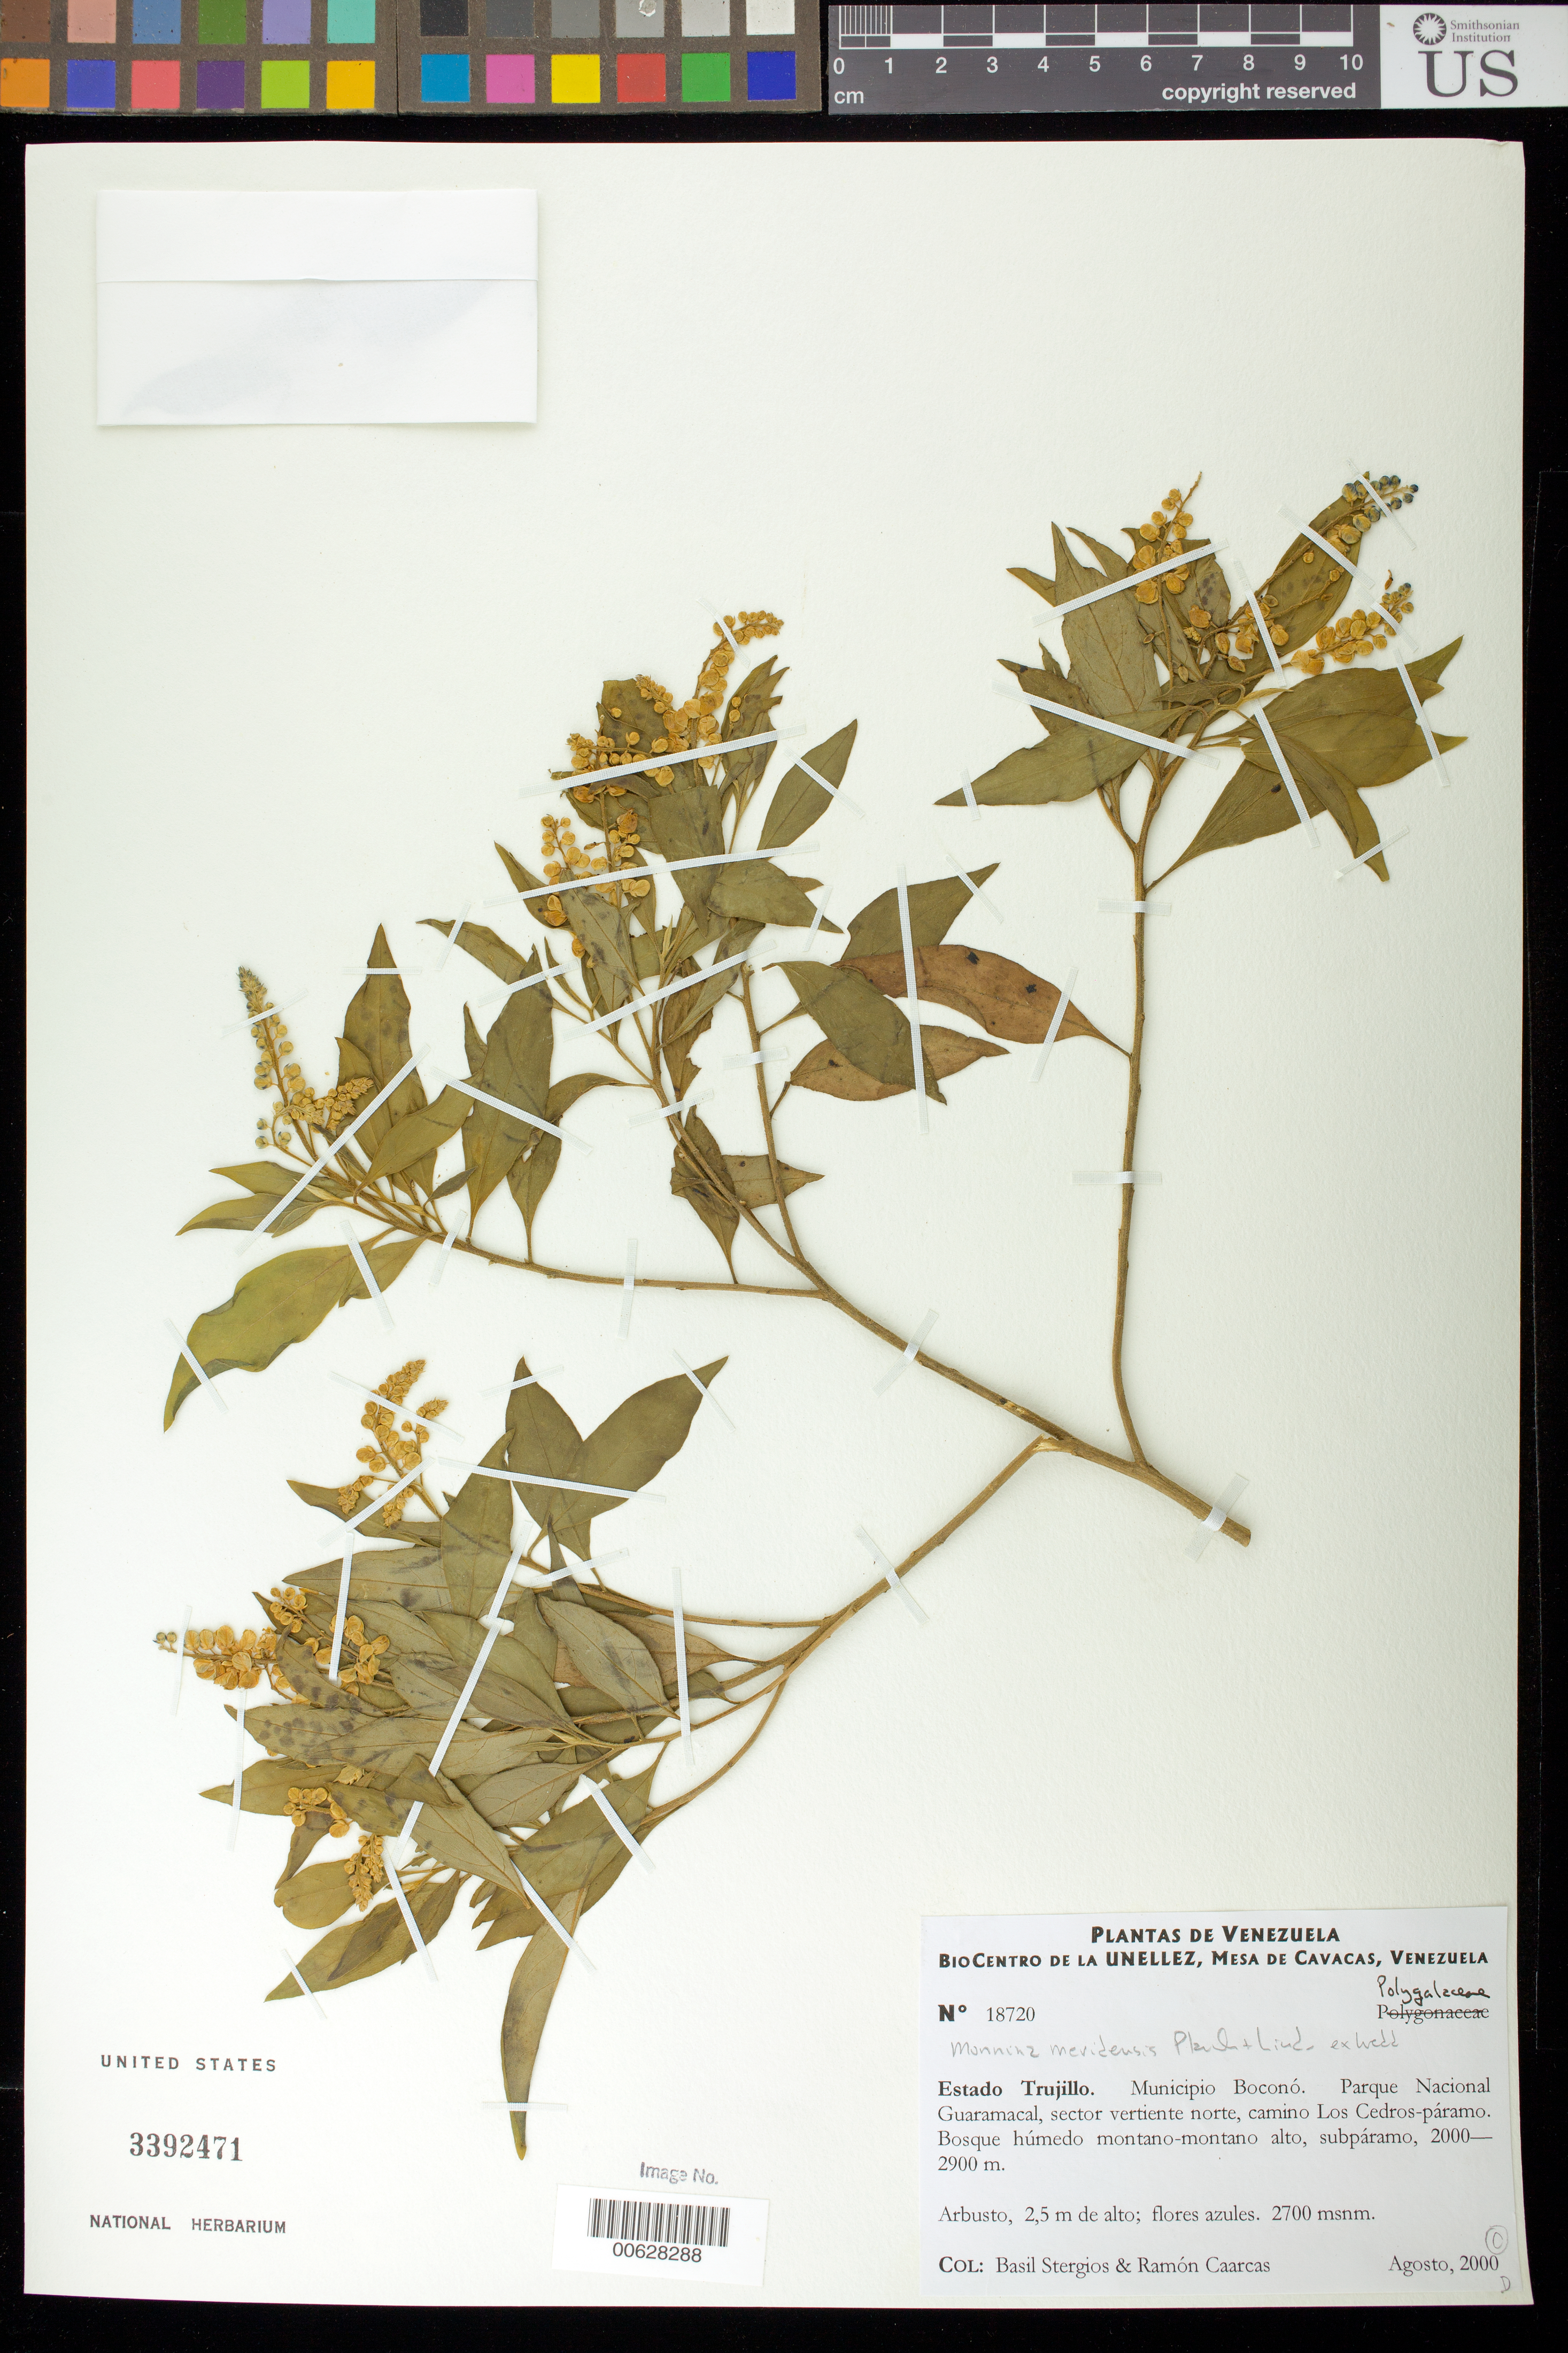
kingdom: Plantae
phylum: Tracheophyta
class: Magnoliopsida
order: Fabales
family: Polygalaceae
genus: Monnina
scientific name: Monnina meridensis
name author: Planch. & B.L. Linden ex Wedd.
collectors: B. G. Stergios & R. Caracas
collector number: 18720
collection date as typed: Aug 2000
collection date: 2000-08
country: Venezuela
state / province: Trujillo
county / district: Boconó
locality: Parque Nacional Guaramacal, vertiente N, camino Los Cedros-páramo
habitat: Bosque húmedo montano-montano alto, subpáramo. 2700 m.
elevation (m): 2000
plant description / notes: CTES, PORT, US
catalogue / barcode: US 3392471